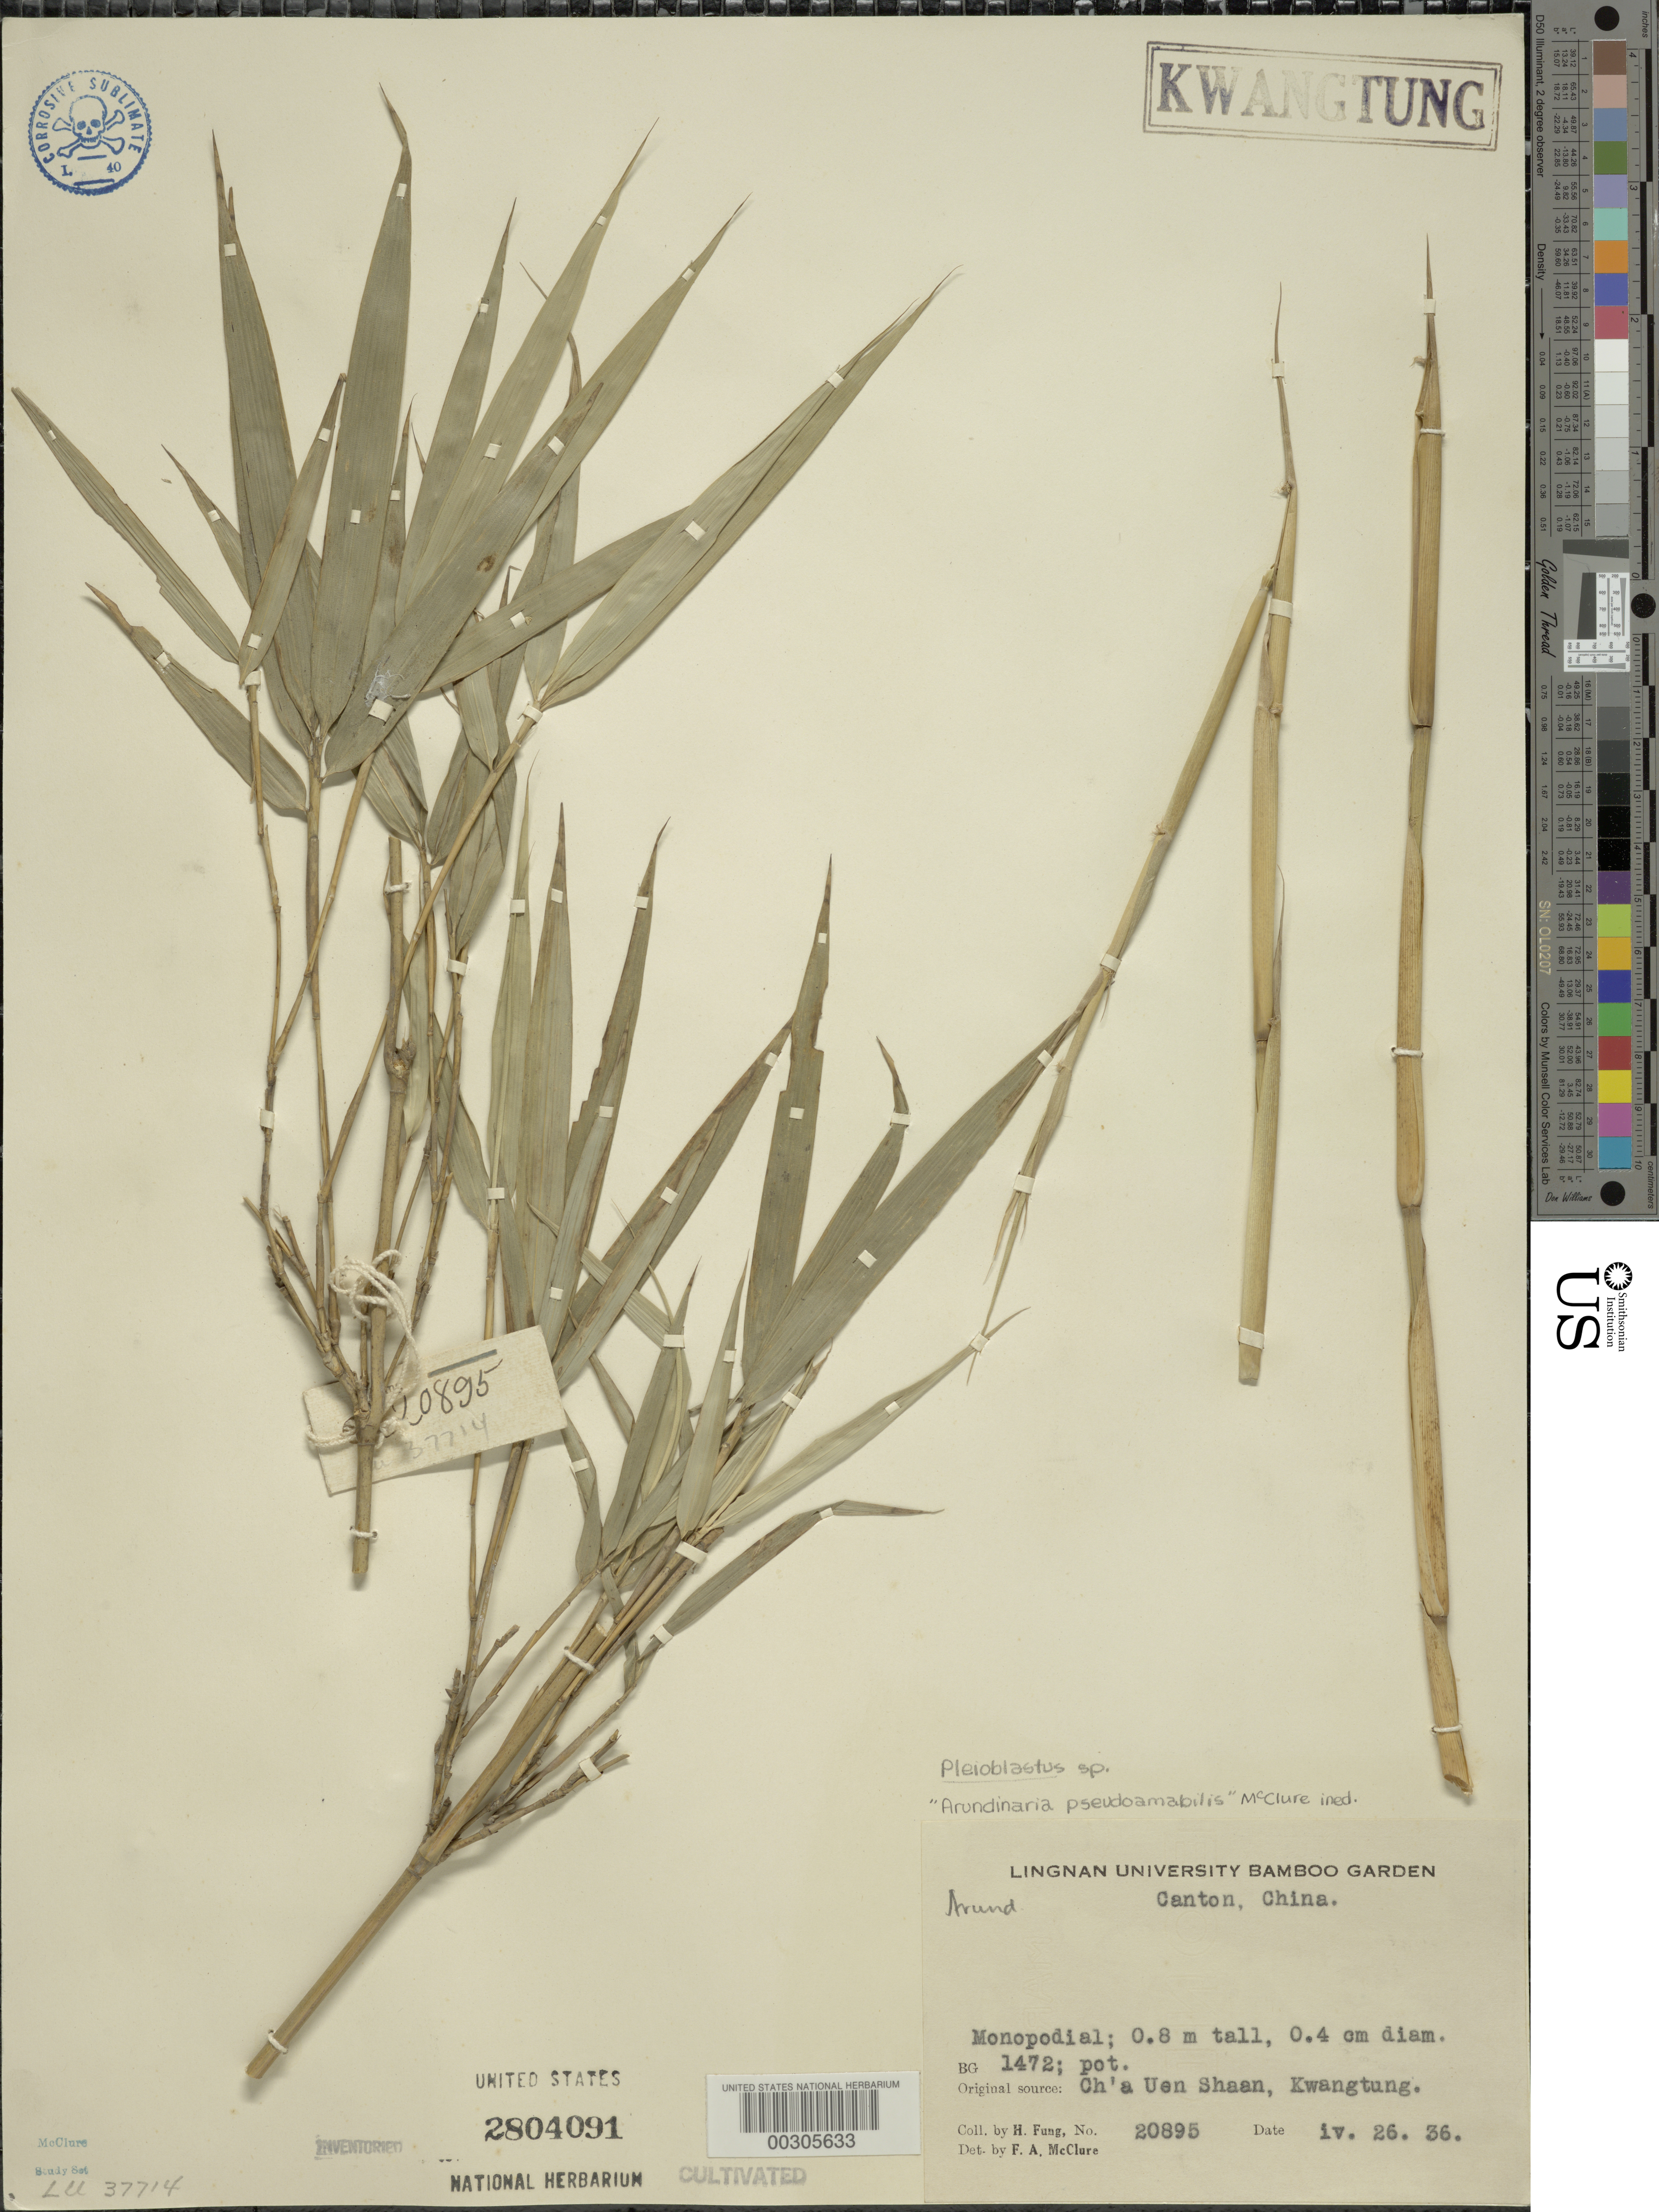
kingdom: Plantae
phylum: Tracheophyta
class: Liliopsida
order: Poales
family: Poaceae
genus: Pleioblastus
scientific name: Pleioblastus sp.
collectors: H. L. Fung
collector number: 20895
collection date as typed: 26 Apr 1936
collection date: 1936-04-26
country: China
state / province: Guangdong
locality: Lingnan Univ. Bamboo Gardens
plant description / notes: B.G. 1472 pot #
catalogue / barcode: US 2804091